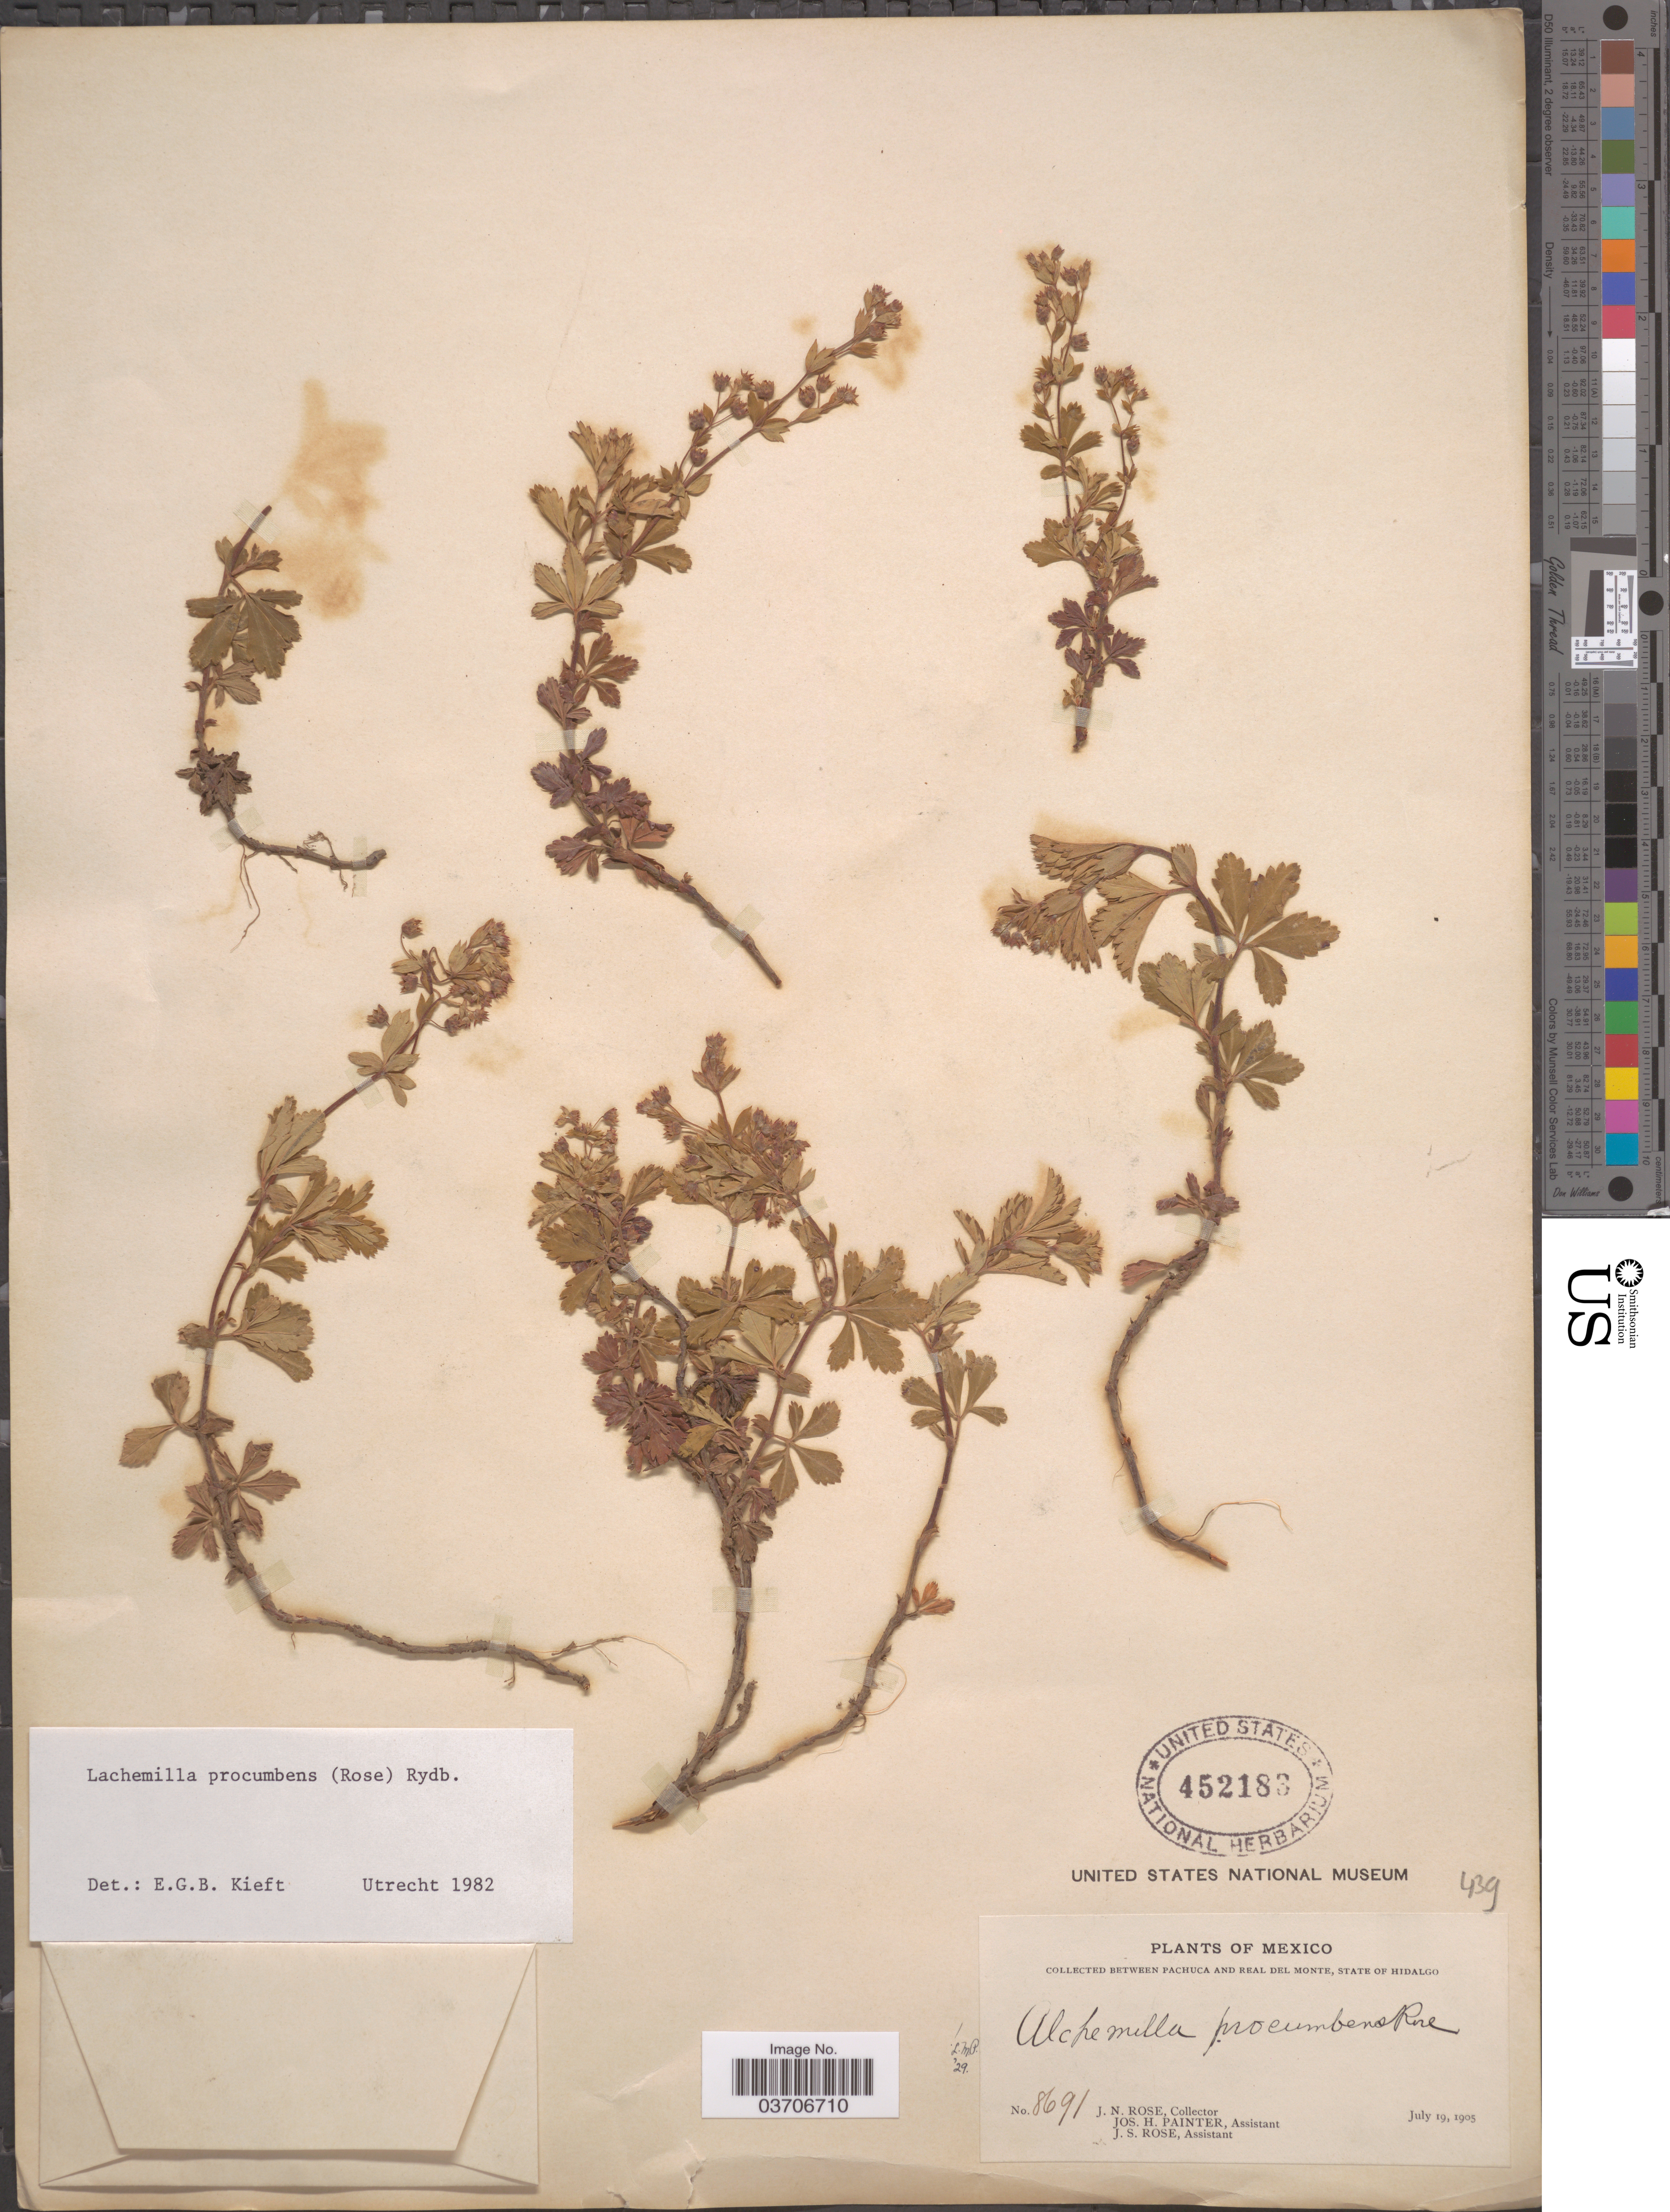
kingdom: Plantae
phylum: Tracheophyta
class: Magnoliopsida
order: Rosales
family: Rosaceae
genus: Lachemilla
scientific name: Lachemilla procumbens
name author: (Rose) Rydb.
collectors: J. N. Rose, J. H. Painter & J. S. Rose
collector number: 8691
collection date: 1905-07-19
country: Mexico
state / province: Hidalgo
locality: Between Pachuca and Real del Monte.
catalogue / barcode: US 452183